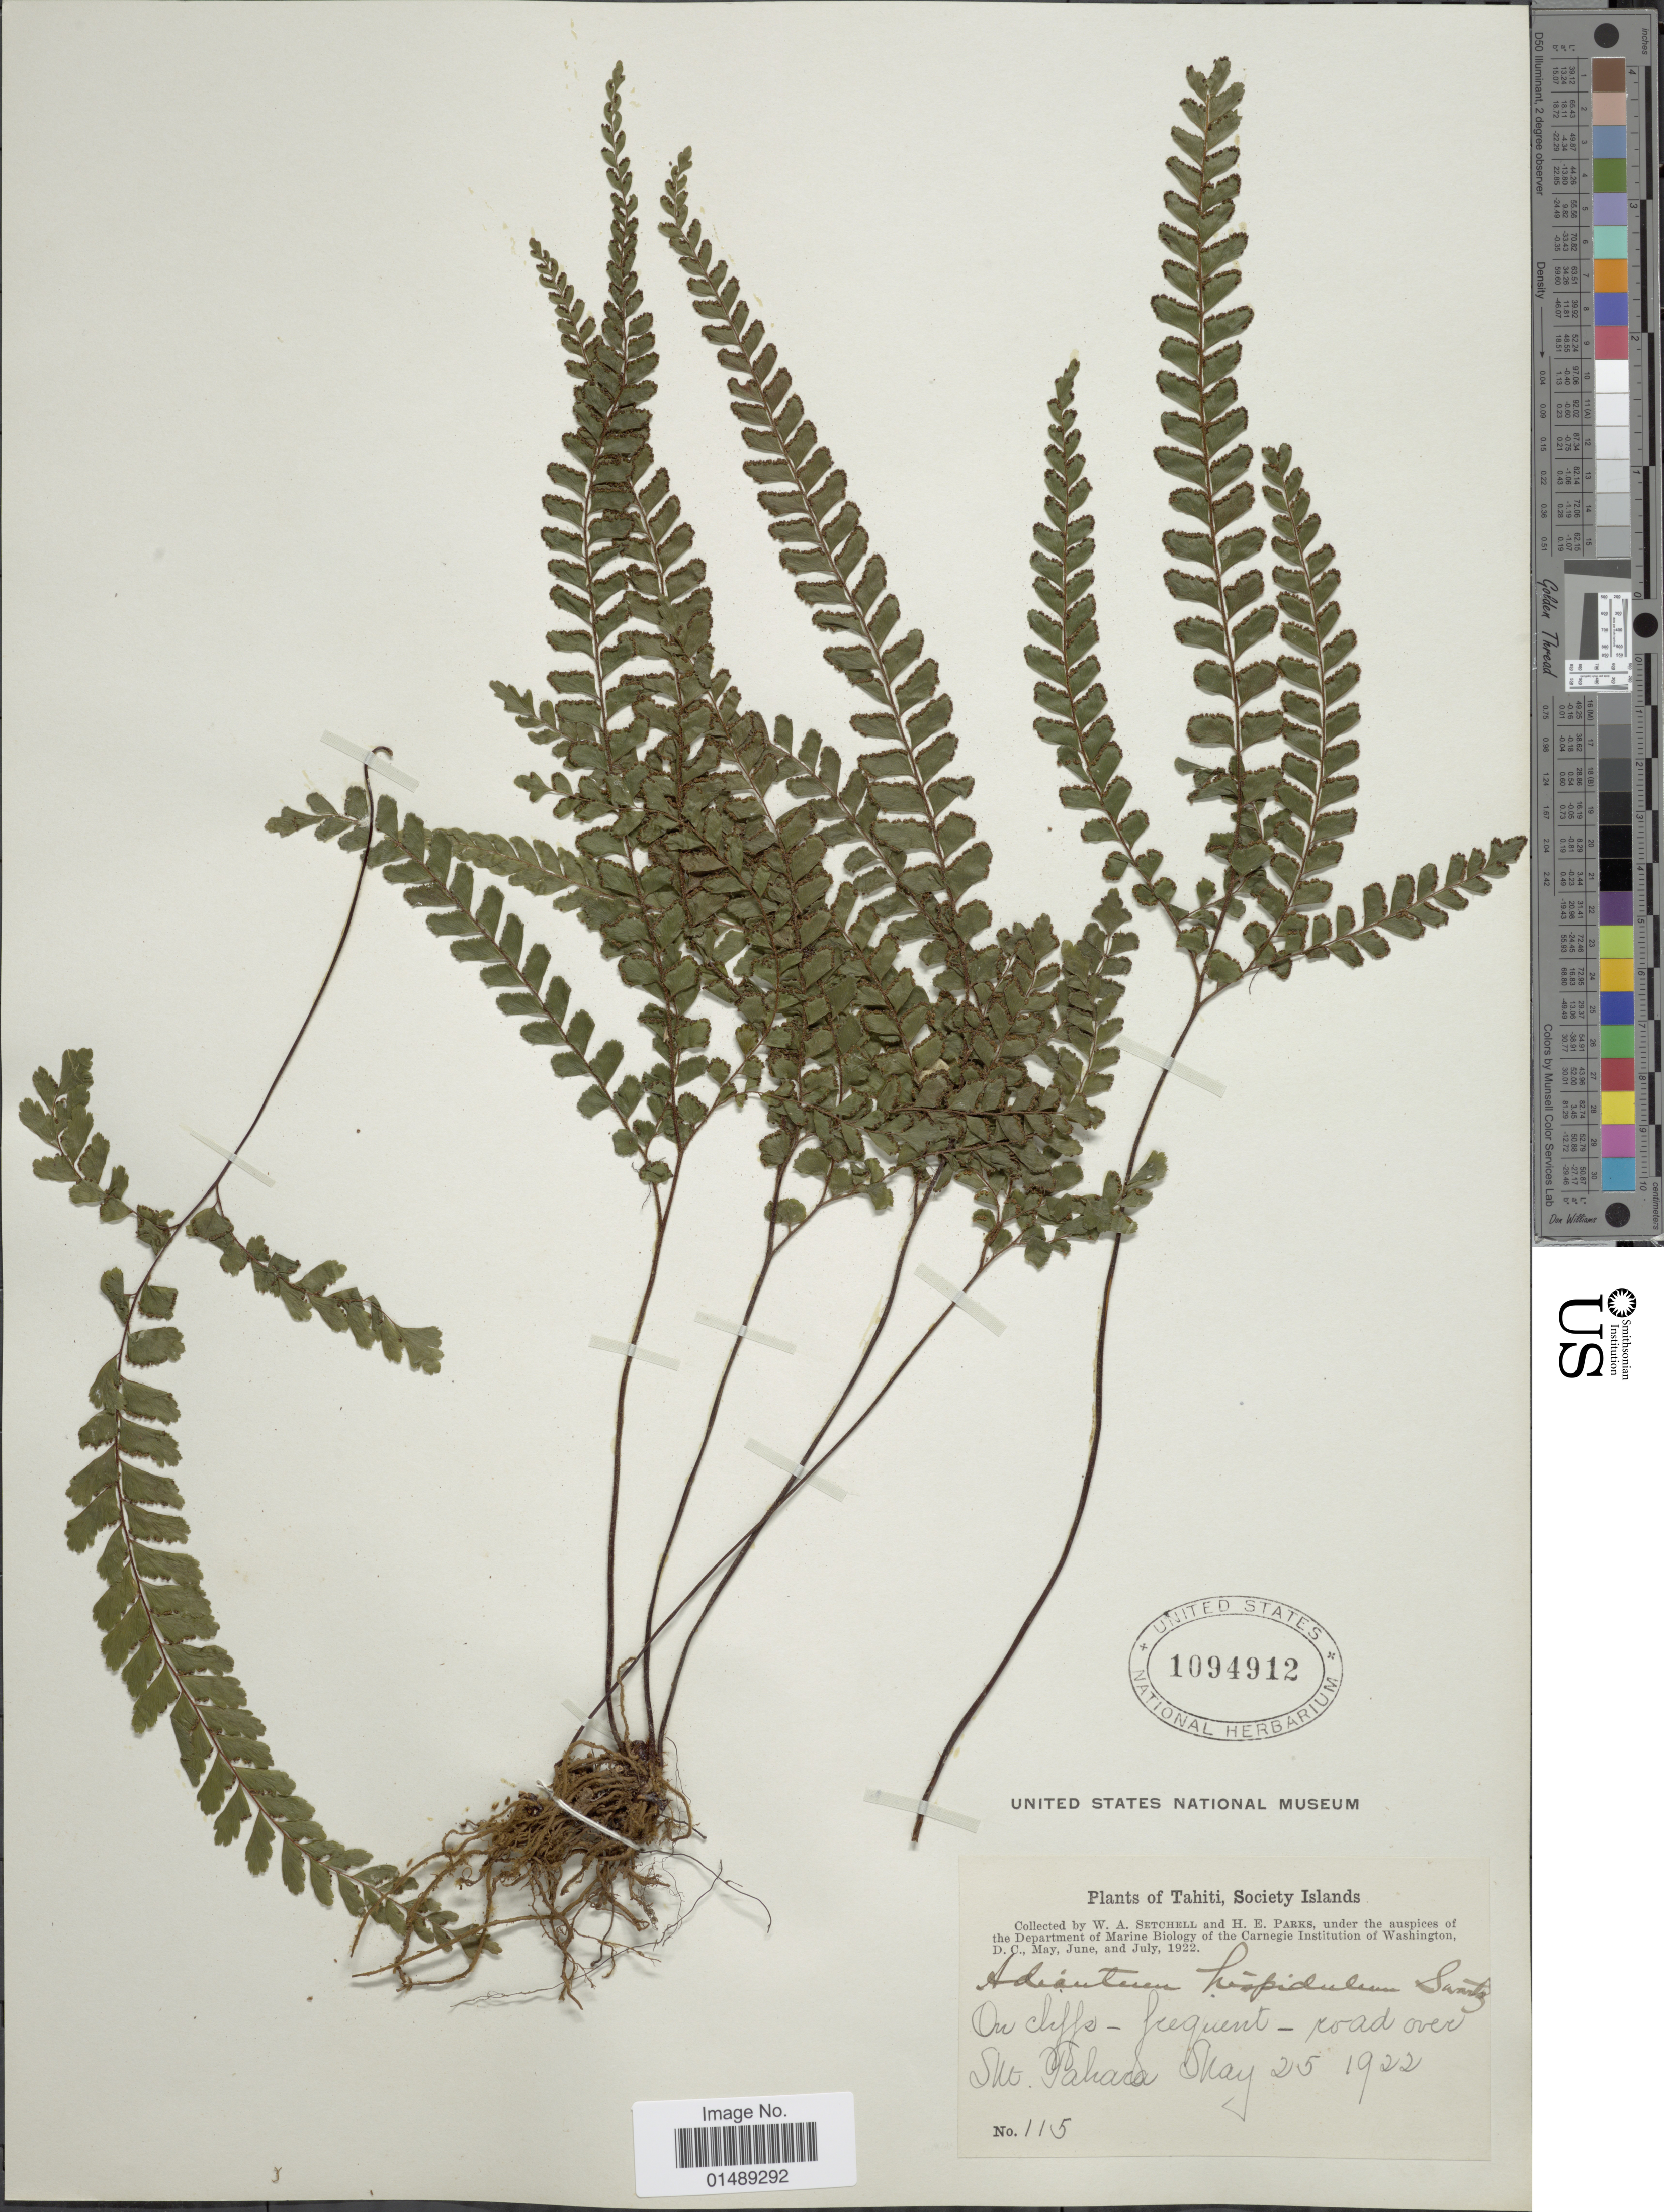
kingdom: Plantae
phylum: Tracheophyta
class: Polypodiopsida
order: Polypodiales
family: Pteridaceae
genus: Adiantum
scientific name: Adiantum hispidulum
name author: Sw.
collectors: W. Setchell & H. E. Parks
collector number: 115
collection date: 1922-05-25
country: French Polynesia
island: Tahiti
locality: Tahiti, Society Islands, road over Mt. Tahara [interpreted]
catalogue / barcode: US 1094912